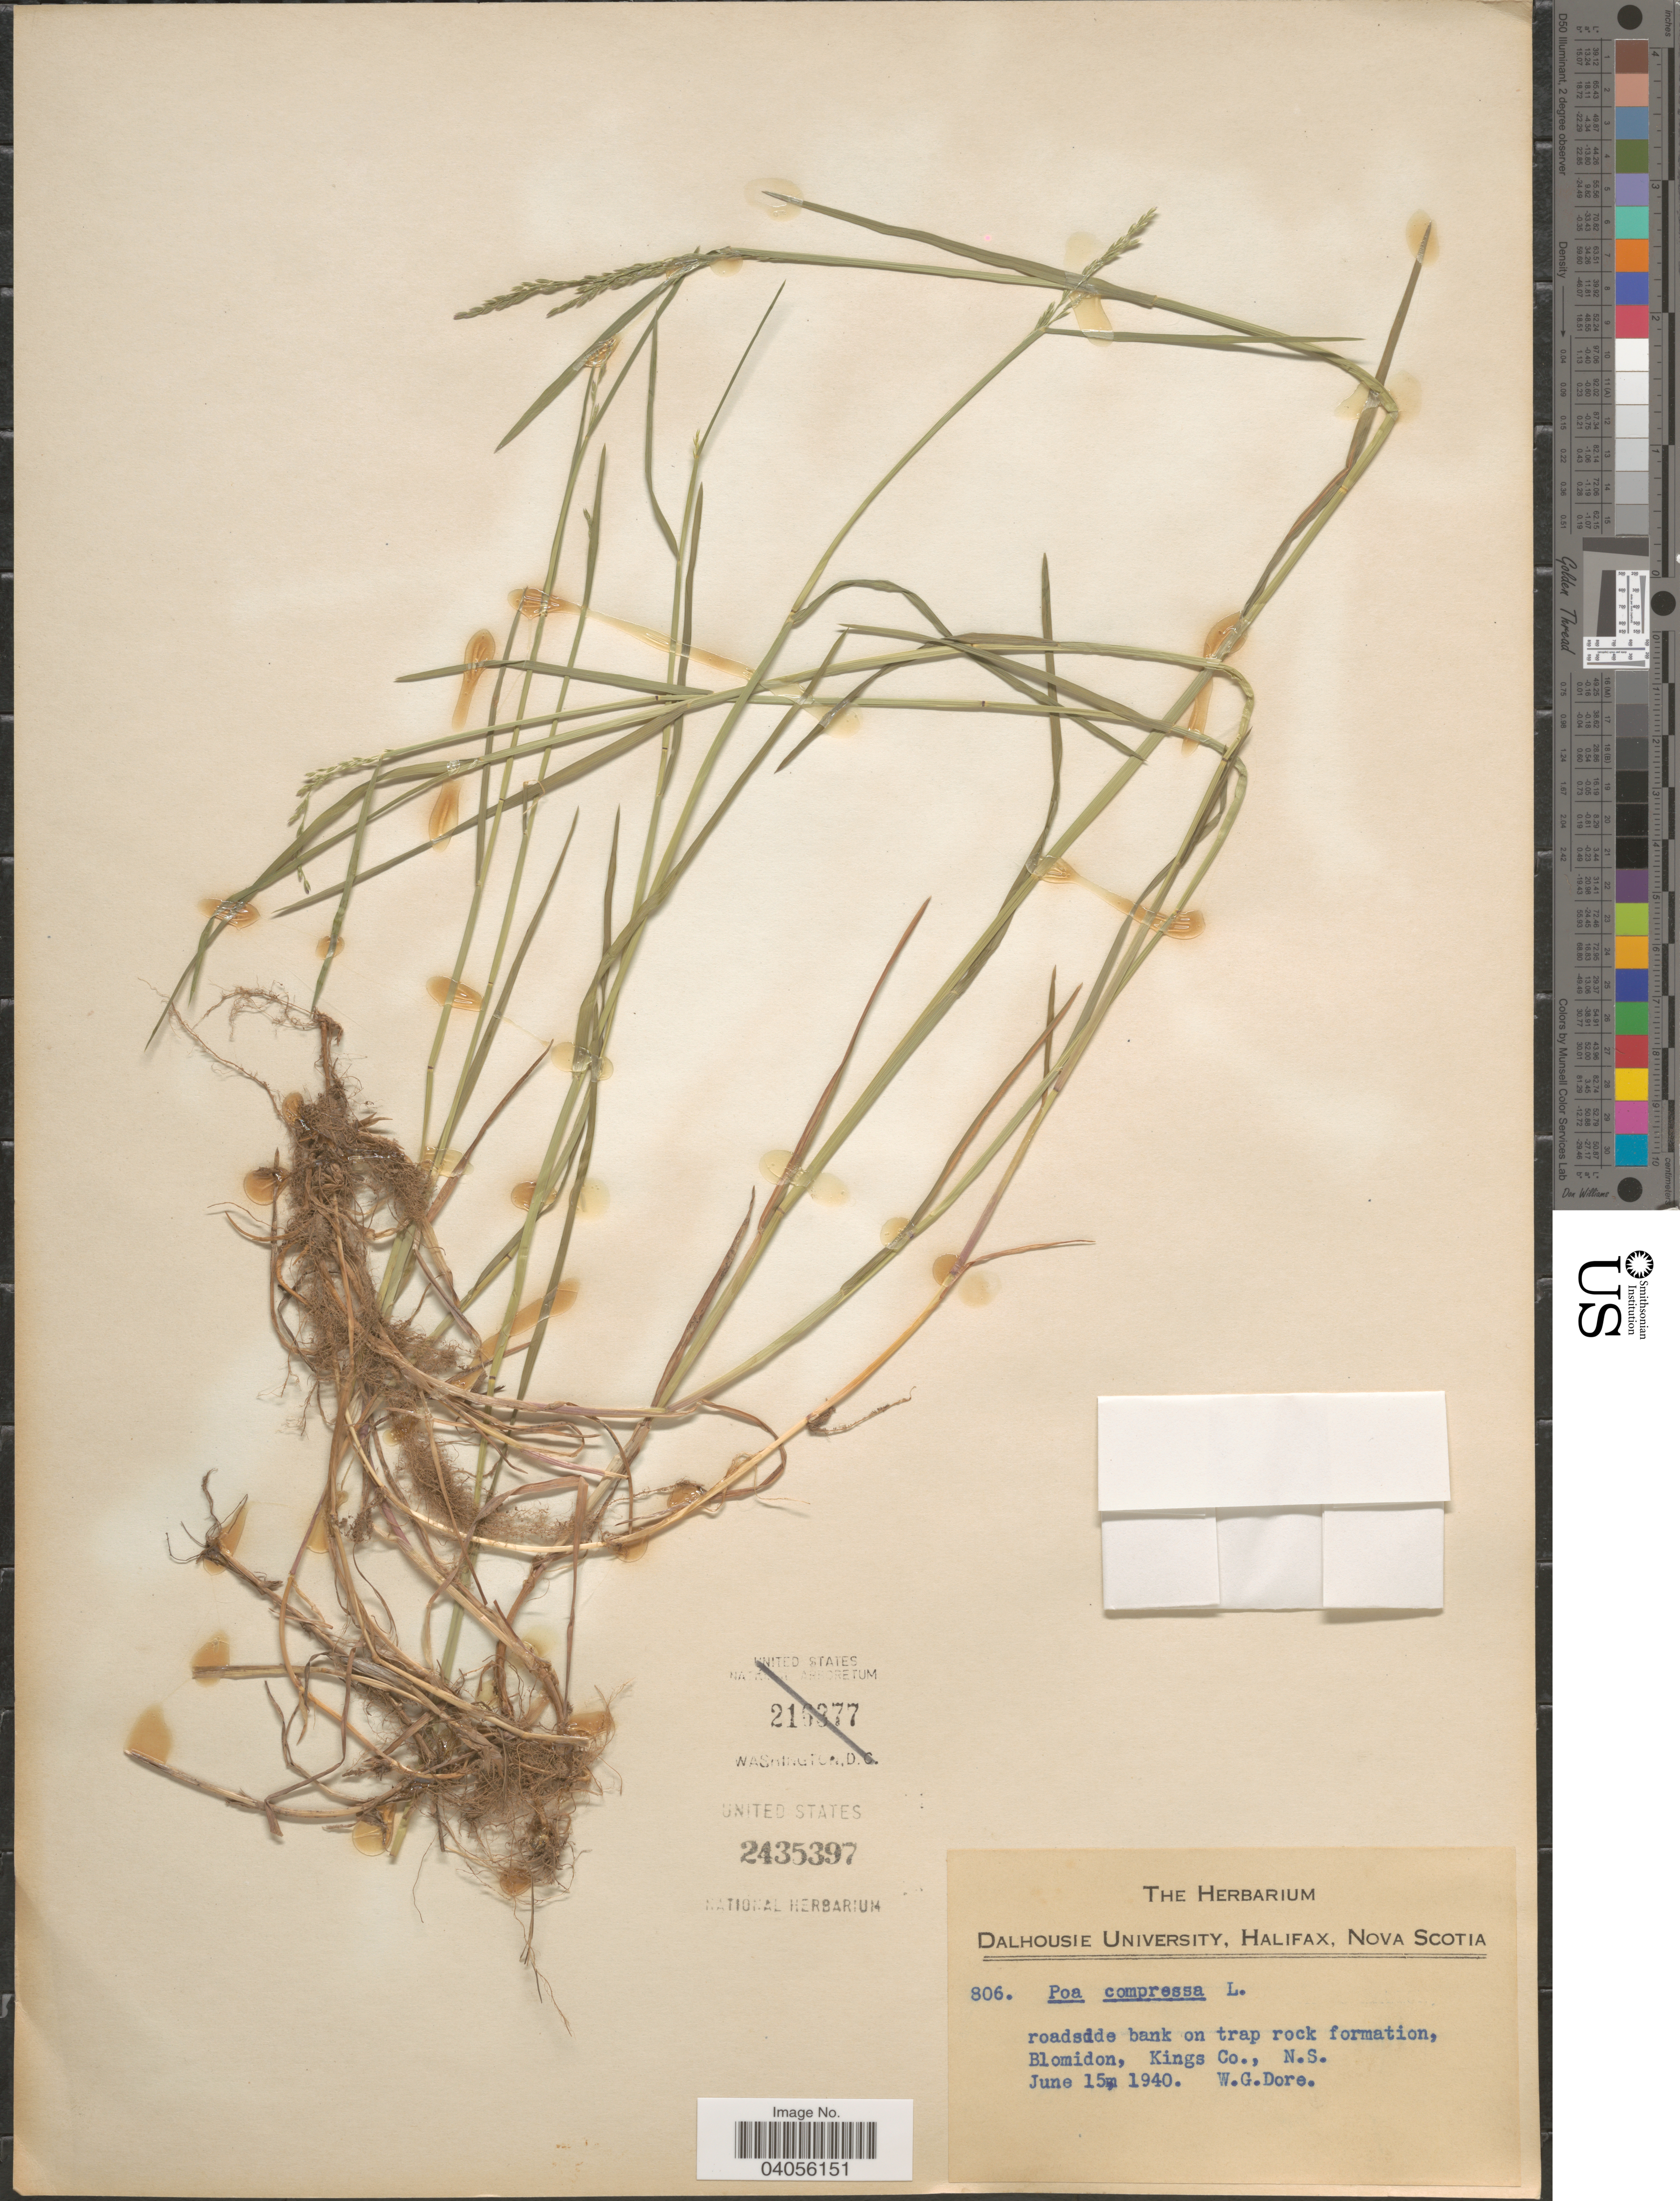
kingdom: Plantae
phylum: Tracheophyta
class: Liliopsida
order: Poales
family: Poaceae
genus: Poa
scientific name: Poa compressa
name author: L.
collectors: W. Dore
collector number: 806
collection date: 1940-06-15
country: Canada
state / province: Nova Scotia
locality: Roadside bank on trap rock formation, Blomidon, Kings Co.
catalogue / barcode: US 2435397